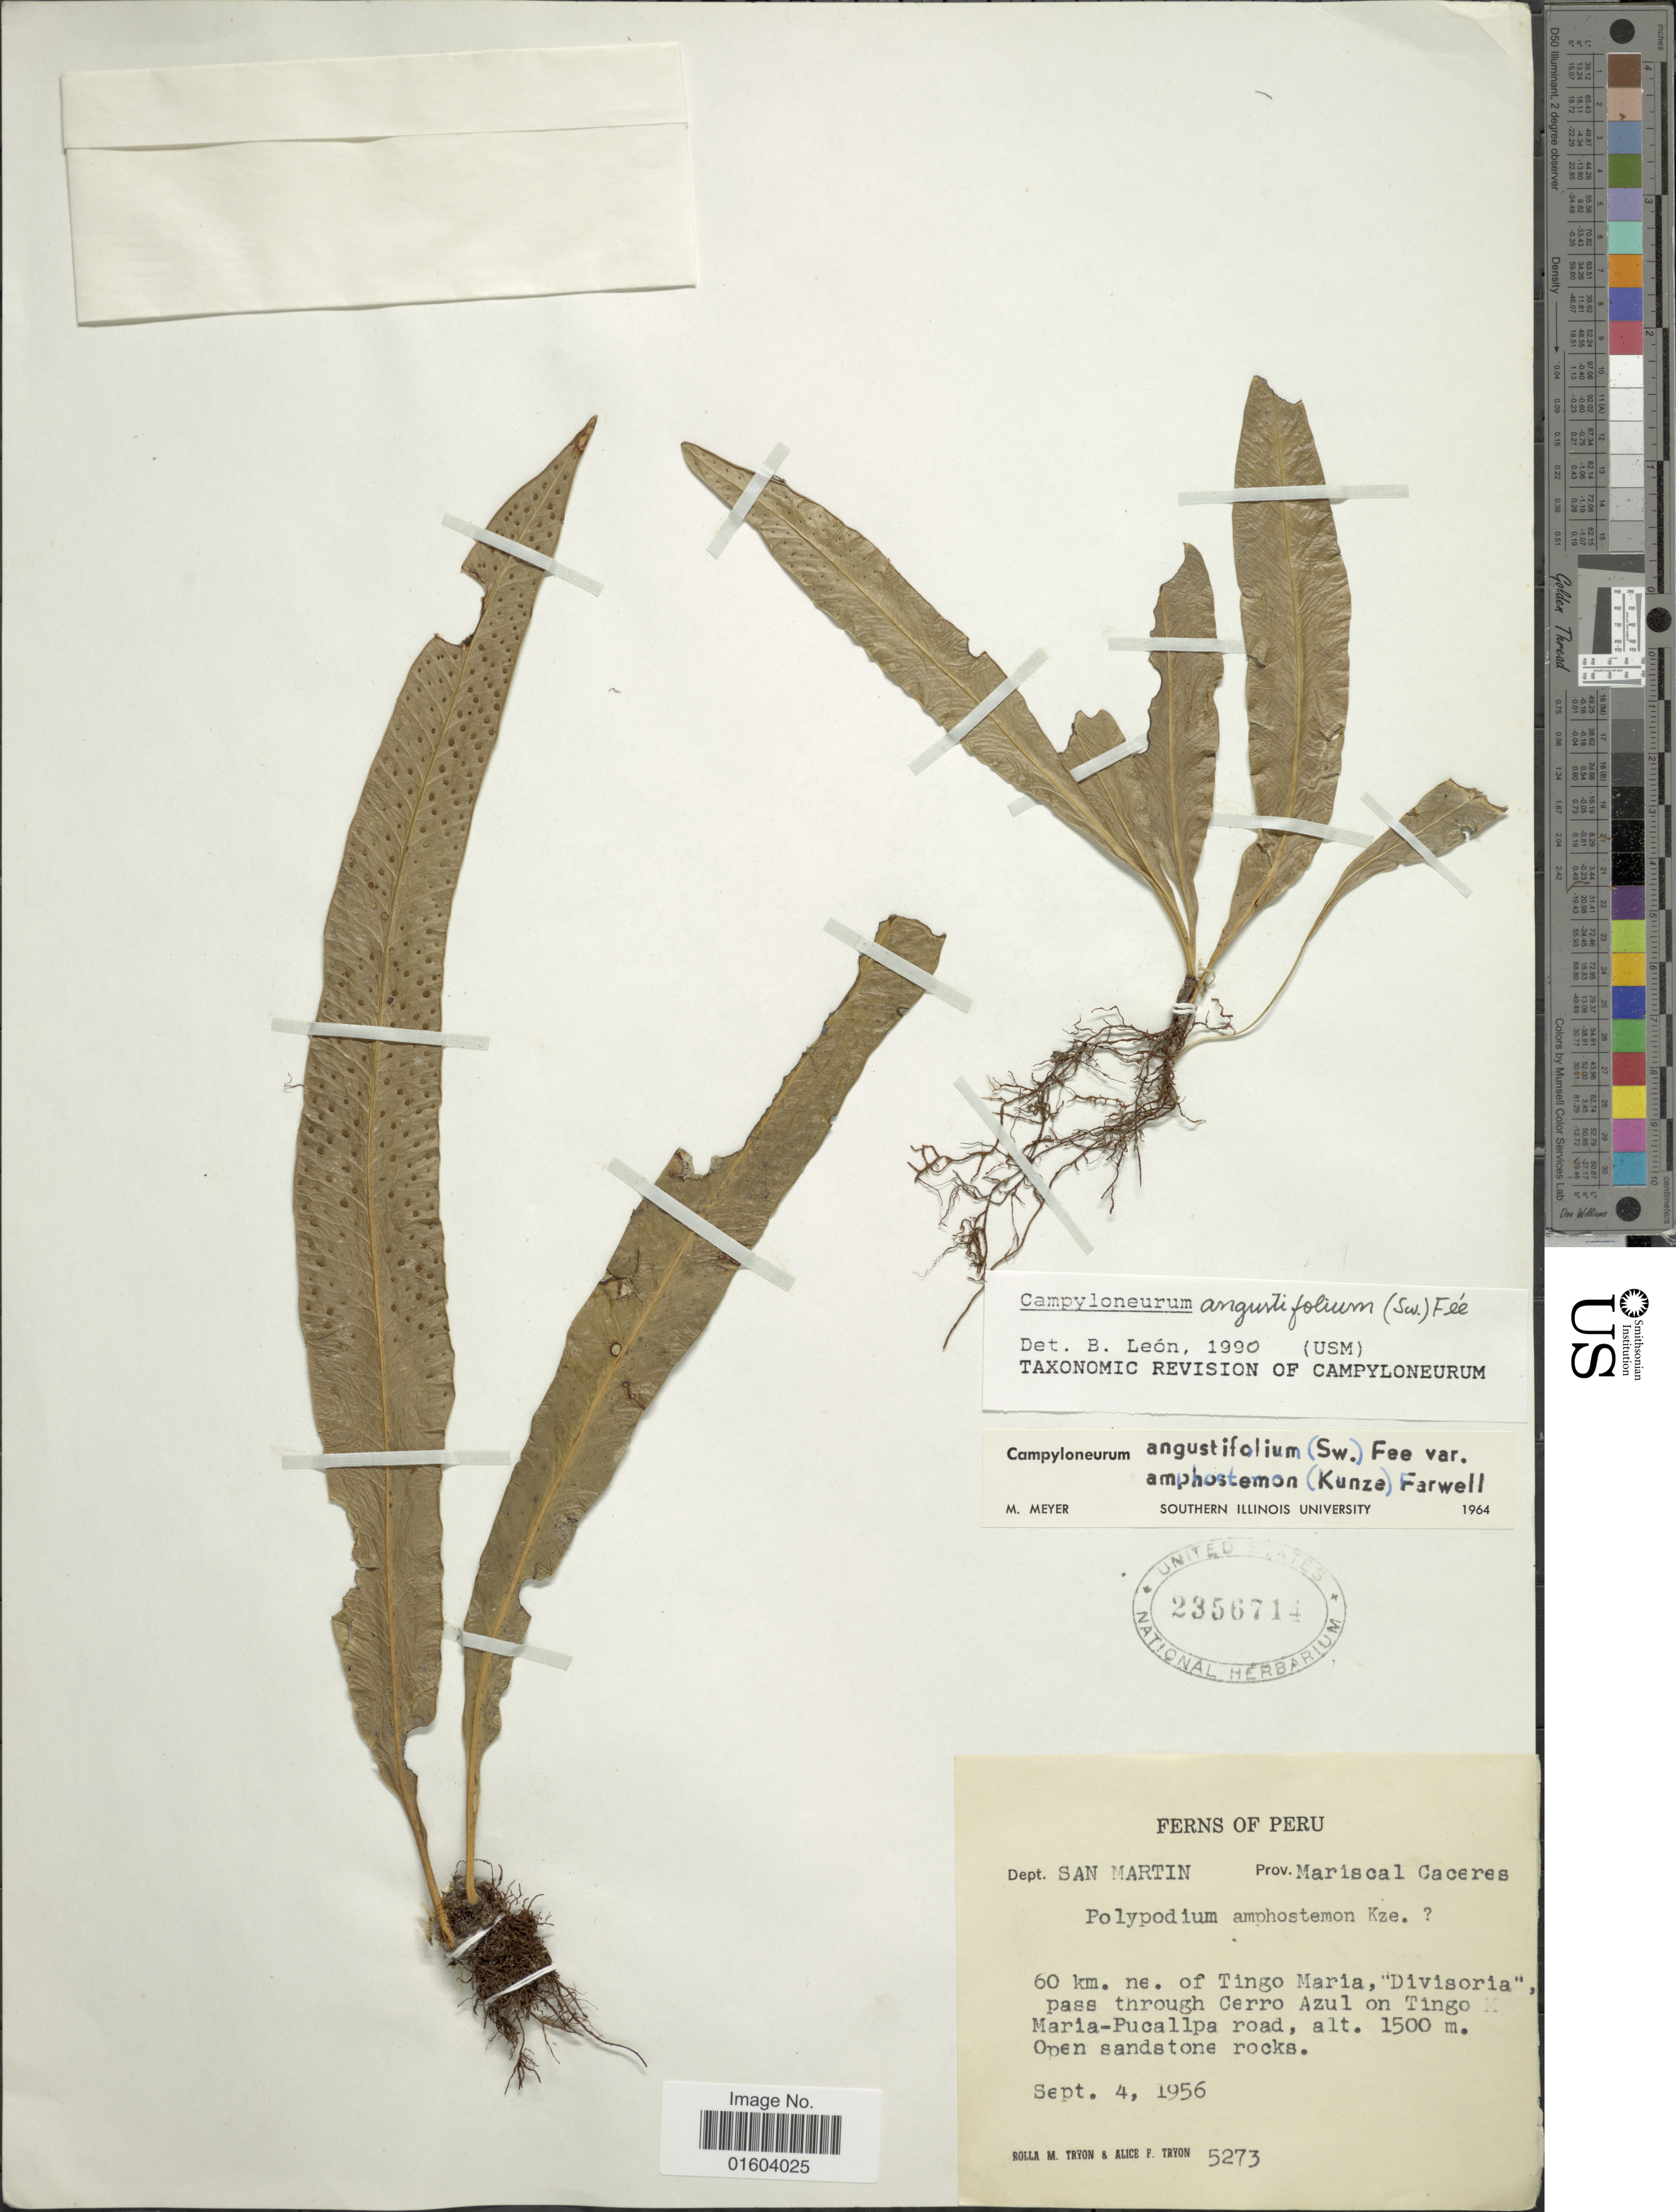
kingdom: Plantae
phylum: Tracheophyta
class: Polypodiopsida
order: Polypodiales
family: Polypodiaceae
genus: Campyloneurum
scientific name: Campyloneurum angustifolium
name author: (Sw.) Fée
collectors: R. M. Tryon & A. F. Tryon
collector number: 5273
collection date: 1956-09-04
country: Peru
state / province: San Martín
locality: Peru. Dept. San Martin, Prov. Mariscal Caceres. 60 km.ne of tingo Maria, "Divisoria"pass through Cerro Azul on Tingo Maria-Pucallpa road.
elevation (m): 1500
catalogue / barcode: US 2356714